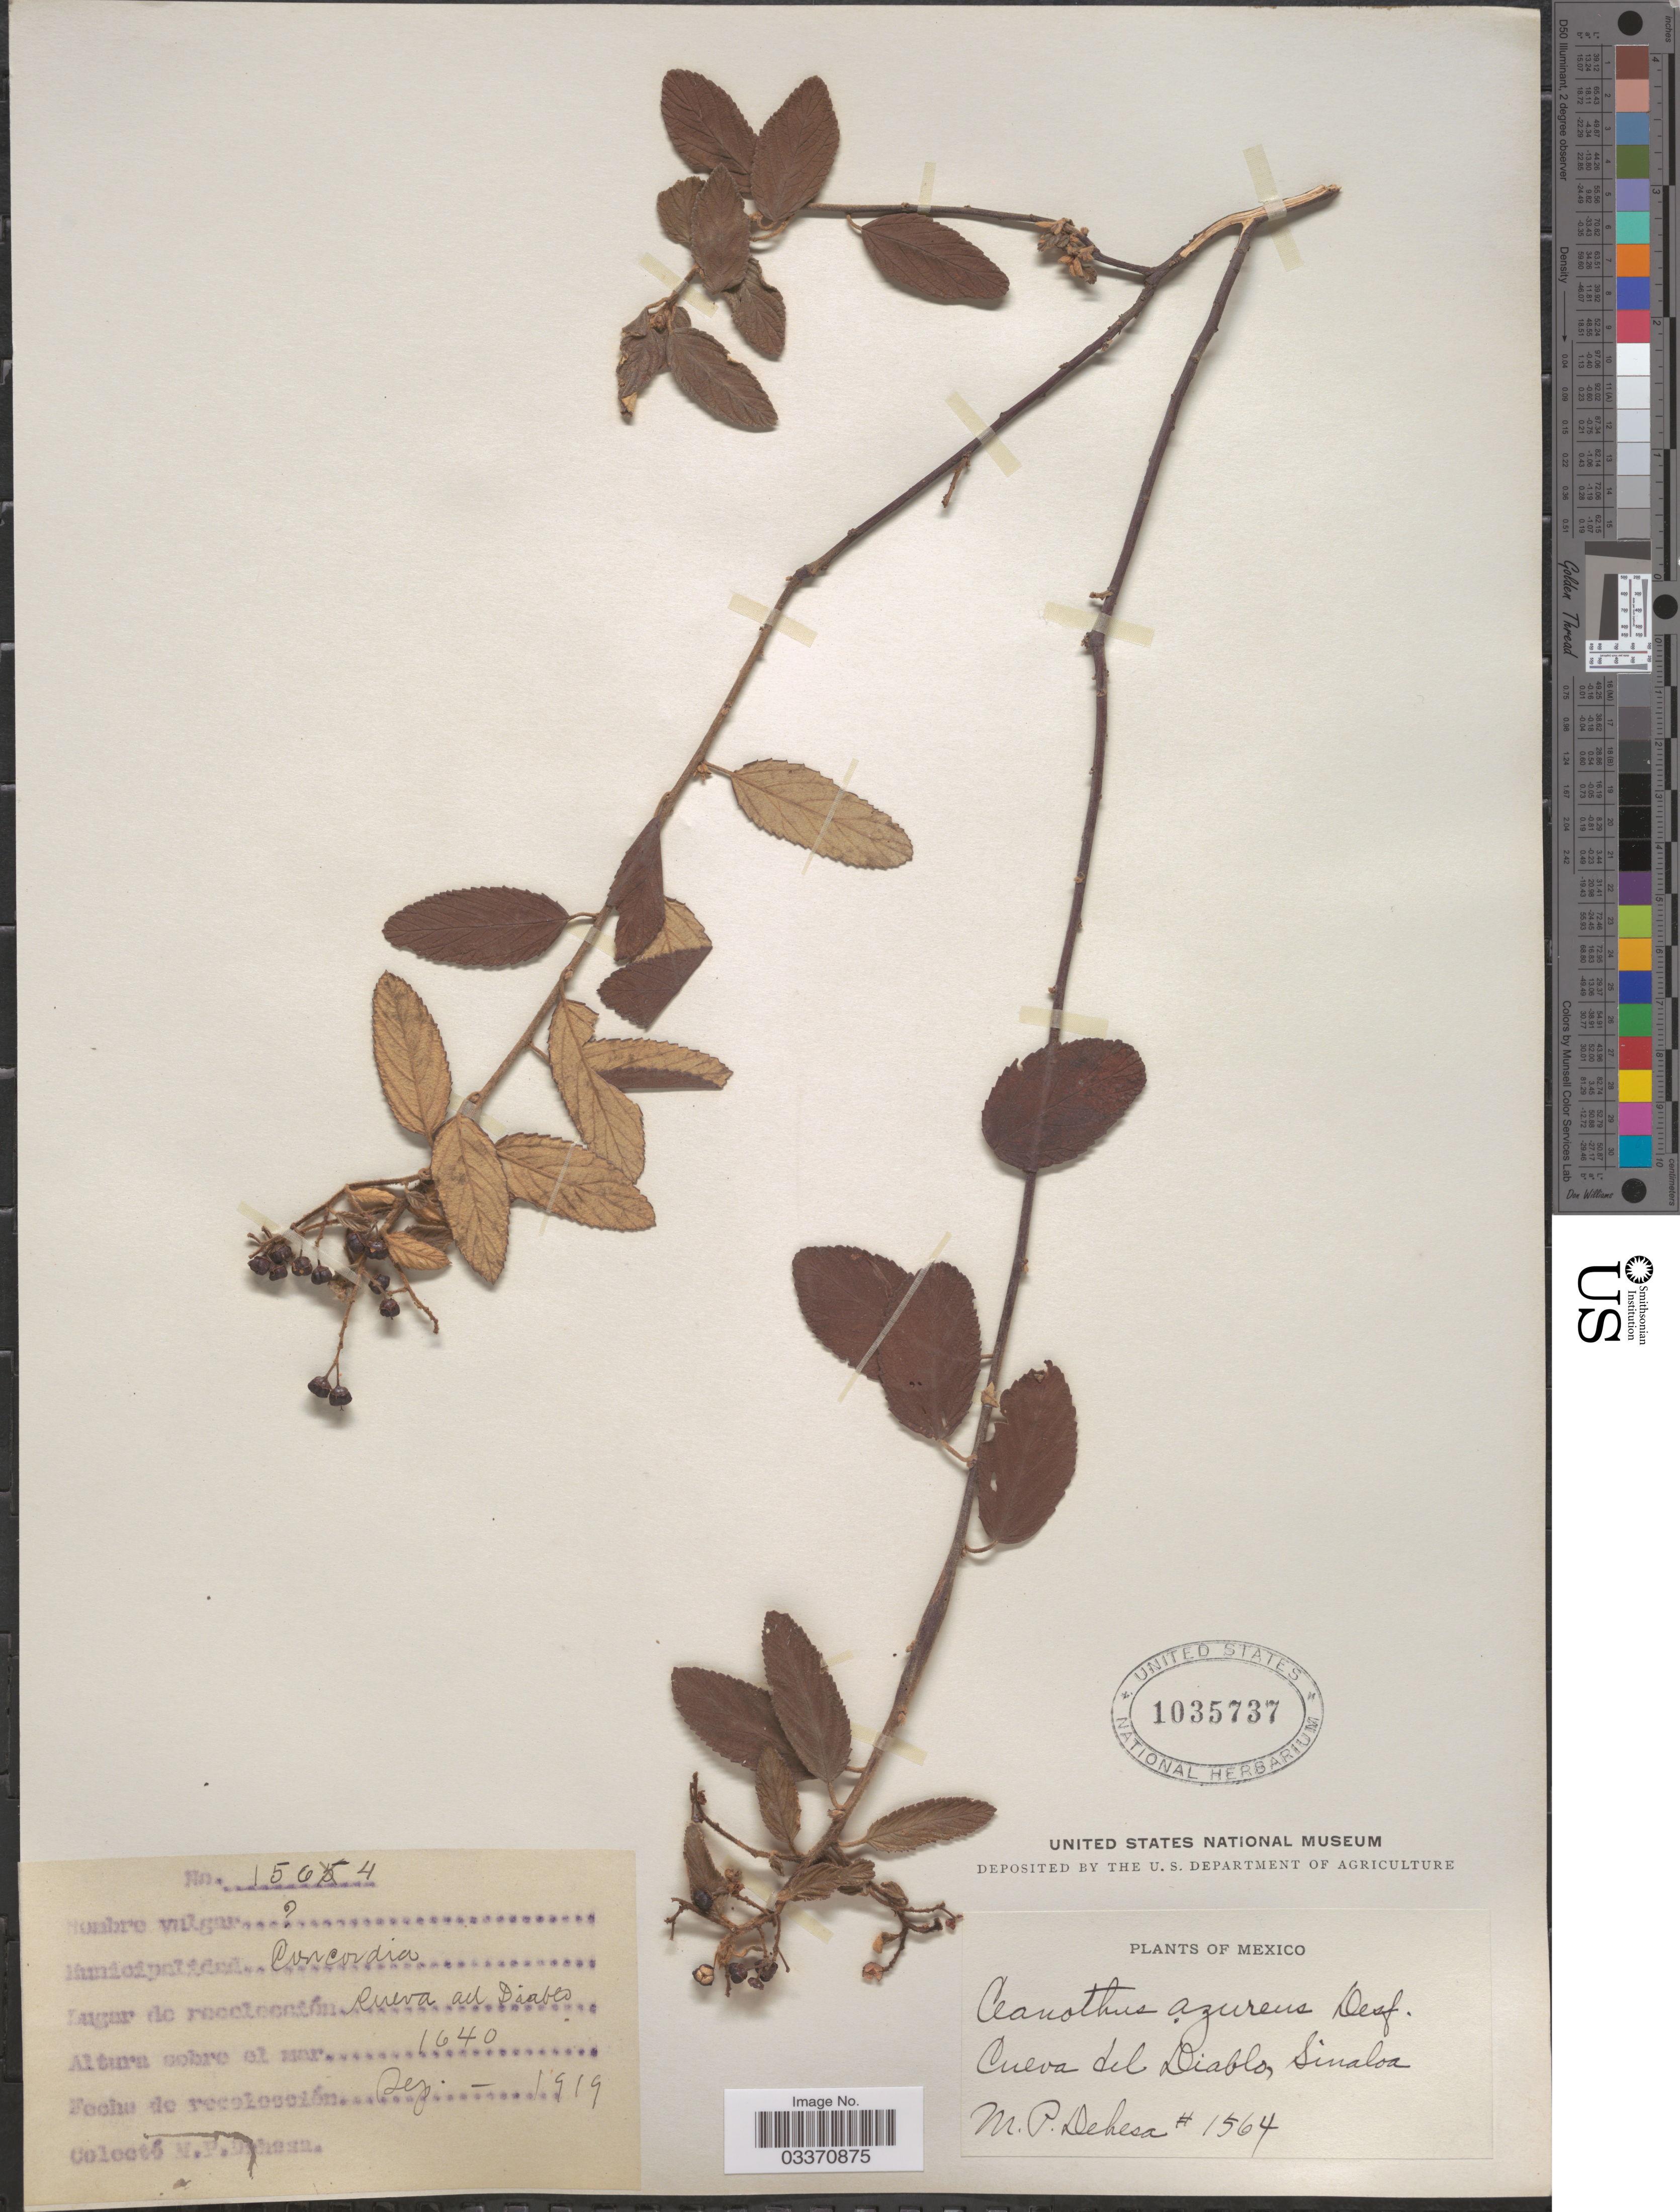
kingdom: Plantae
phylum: Tracheophyta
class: Magnoliopsida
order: Rosales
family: Rhamnaceae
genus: Ceanothus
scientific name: Ceanothus caeruleus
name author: Lag.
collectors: M. Dehesa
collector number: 1564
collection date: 1919-09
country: Mexico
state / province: Sinaloa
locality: Municipalidad Concordia. Cueva del Diablo.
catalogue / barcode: US 1035737